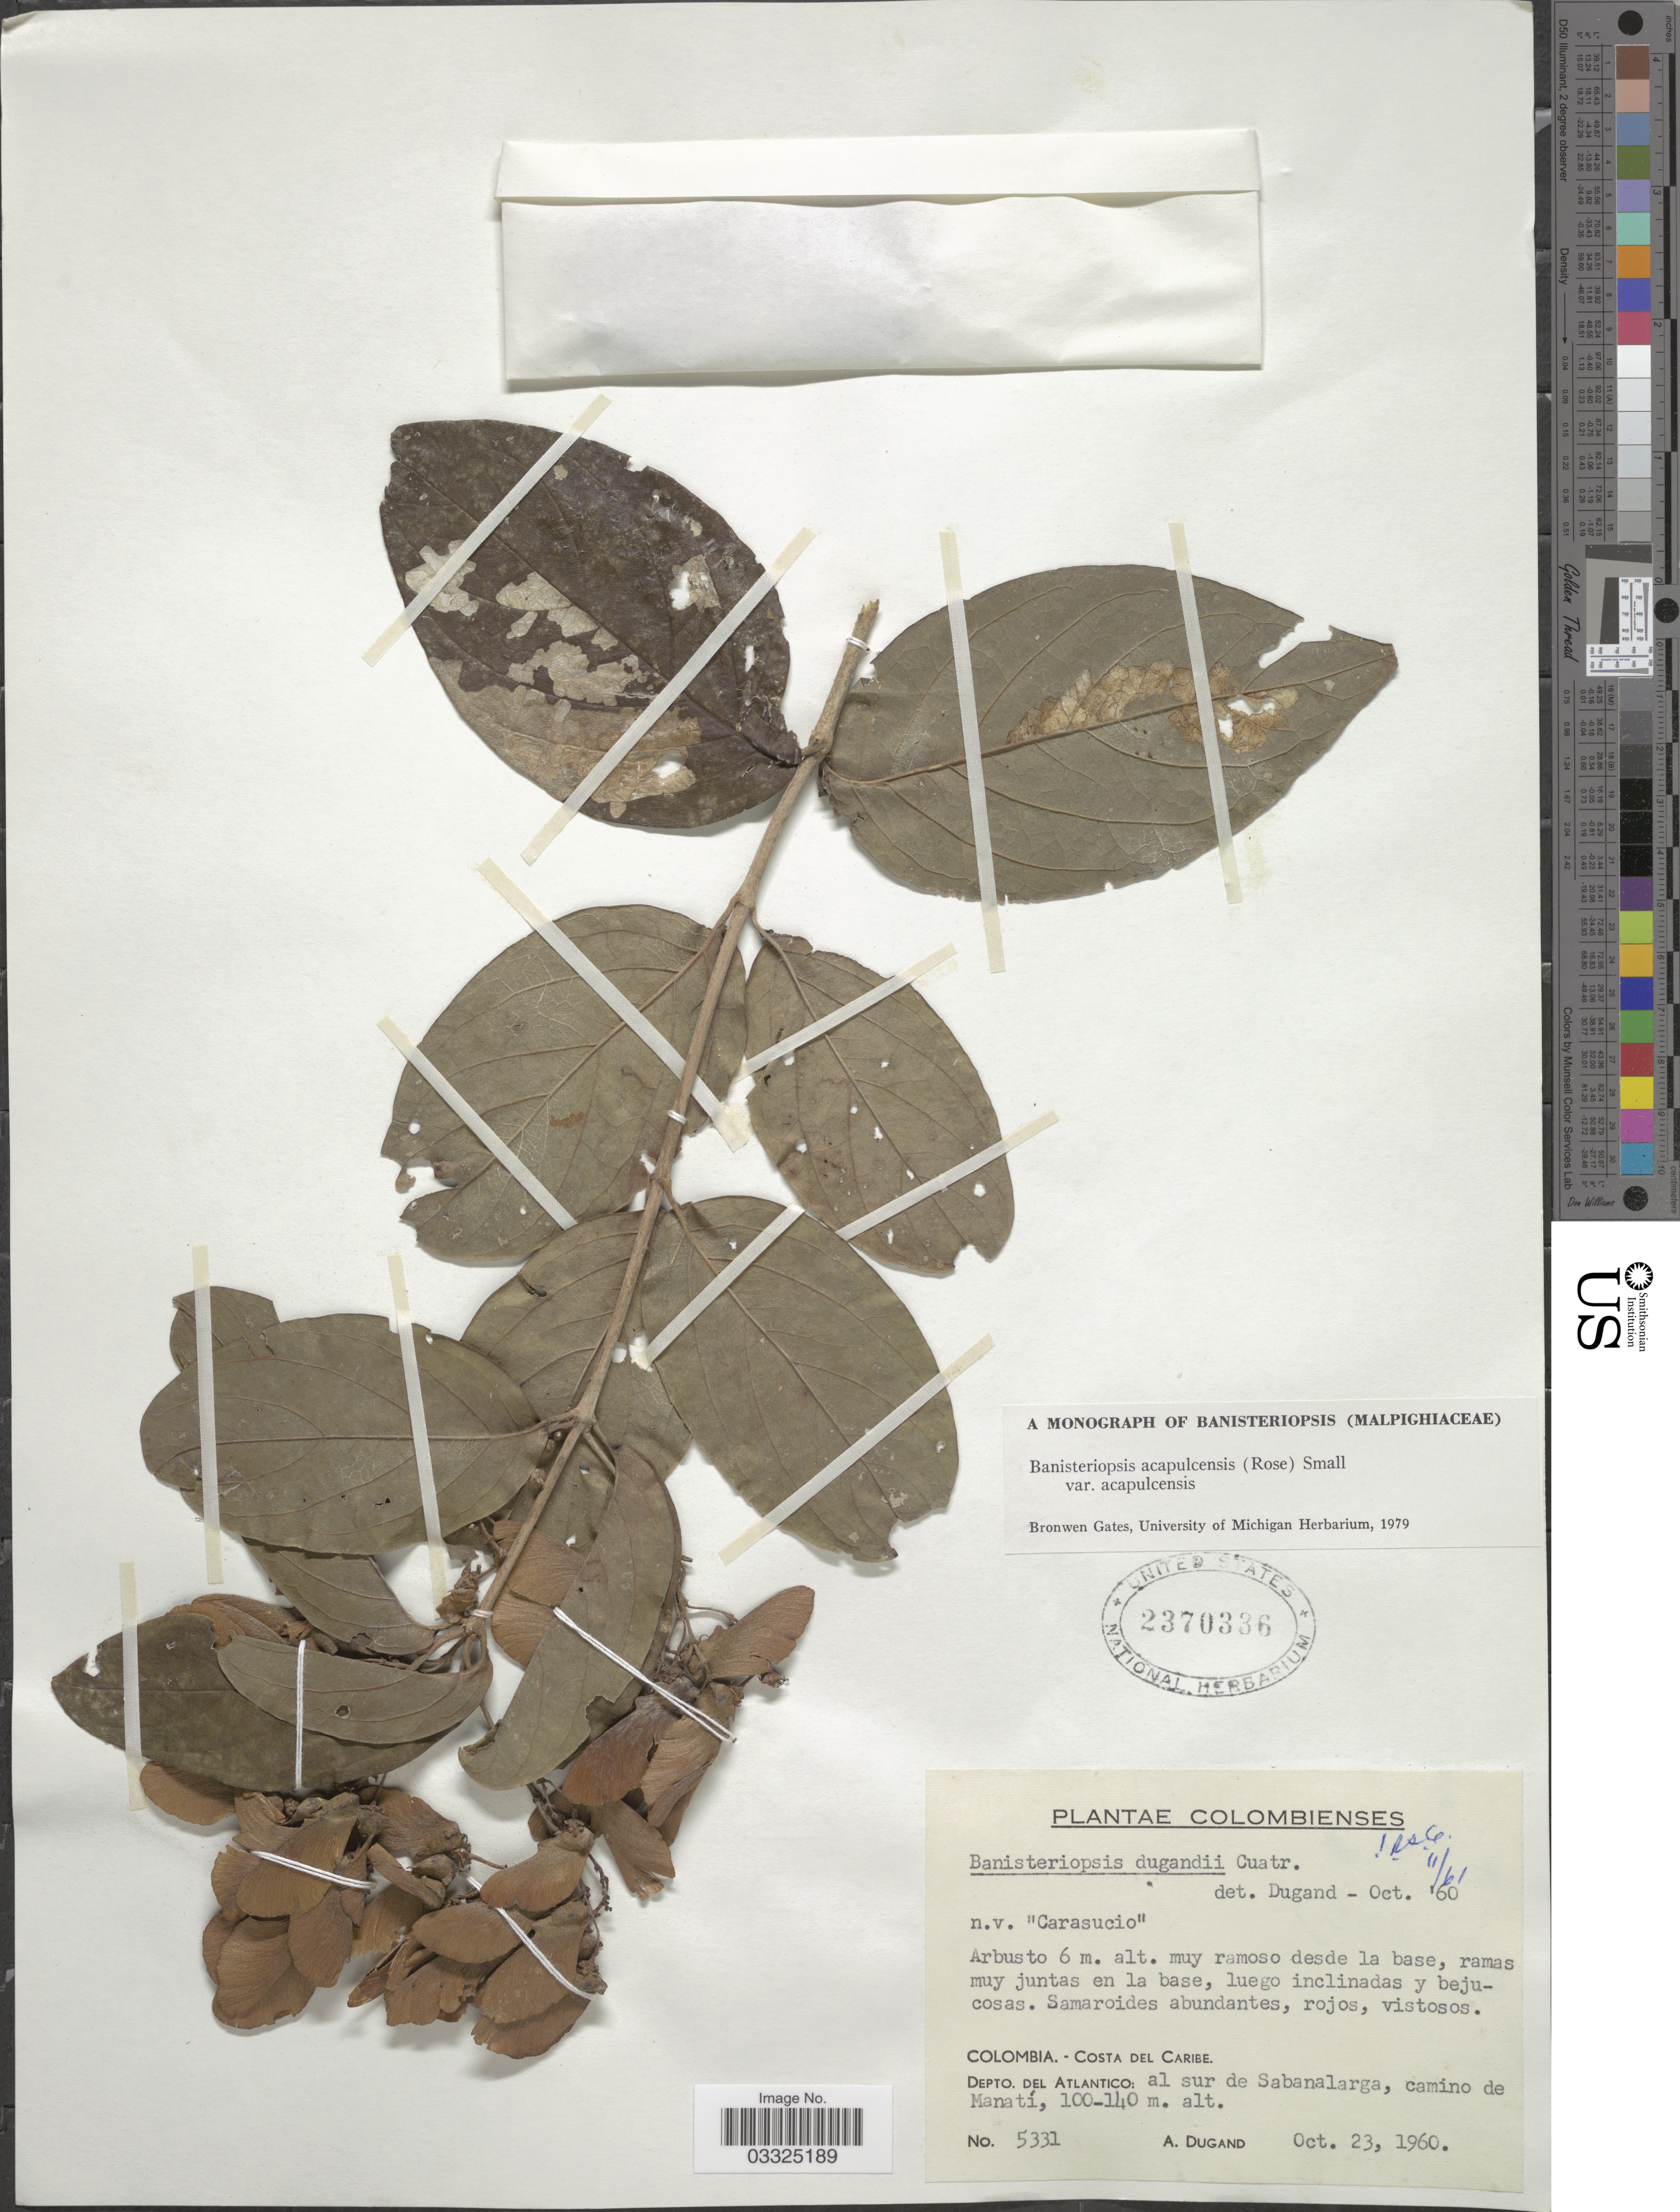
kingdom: Plantae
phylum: Tracheophyta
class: Magnoliopsida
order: Malpighiales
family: Malpighiaceae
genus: Bronwenia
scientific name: Bronwenia acapulcensis var. acapulcensis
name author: (Rose) W.R. Anderson & C. Davis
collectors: A. Dugand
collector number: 5331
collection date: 1960-10-23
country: Colombia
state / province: Atlántico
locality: Costa del Caribe. Depto. del Atlantico: al sur de Sabanalarga, camino de Manatí.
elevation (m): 100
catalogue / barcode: US 2370336